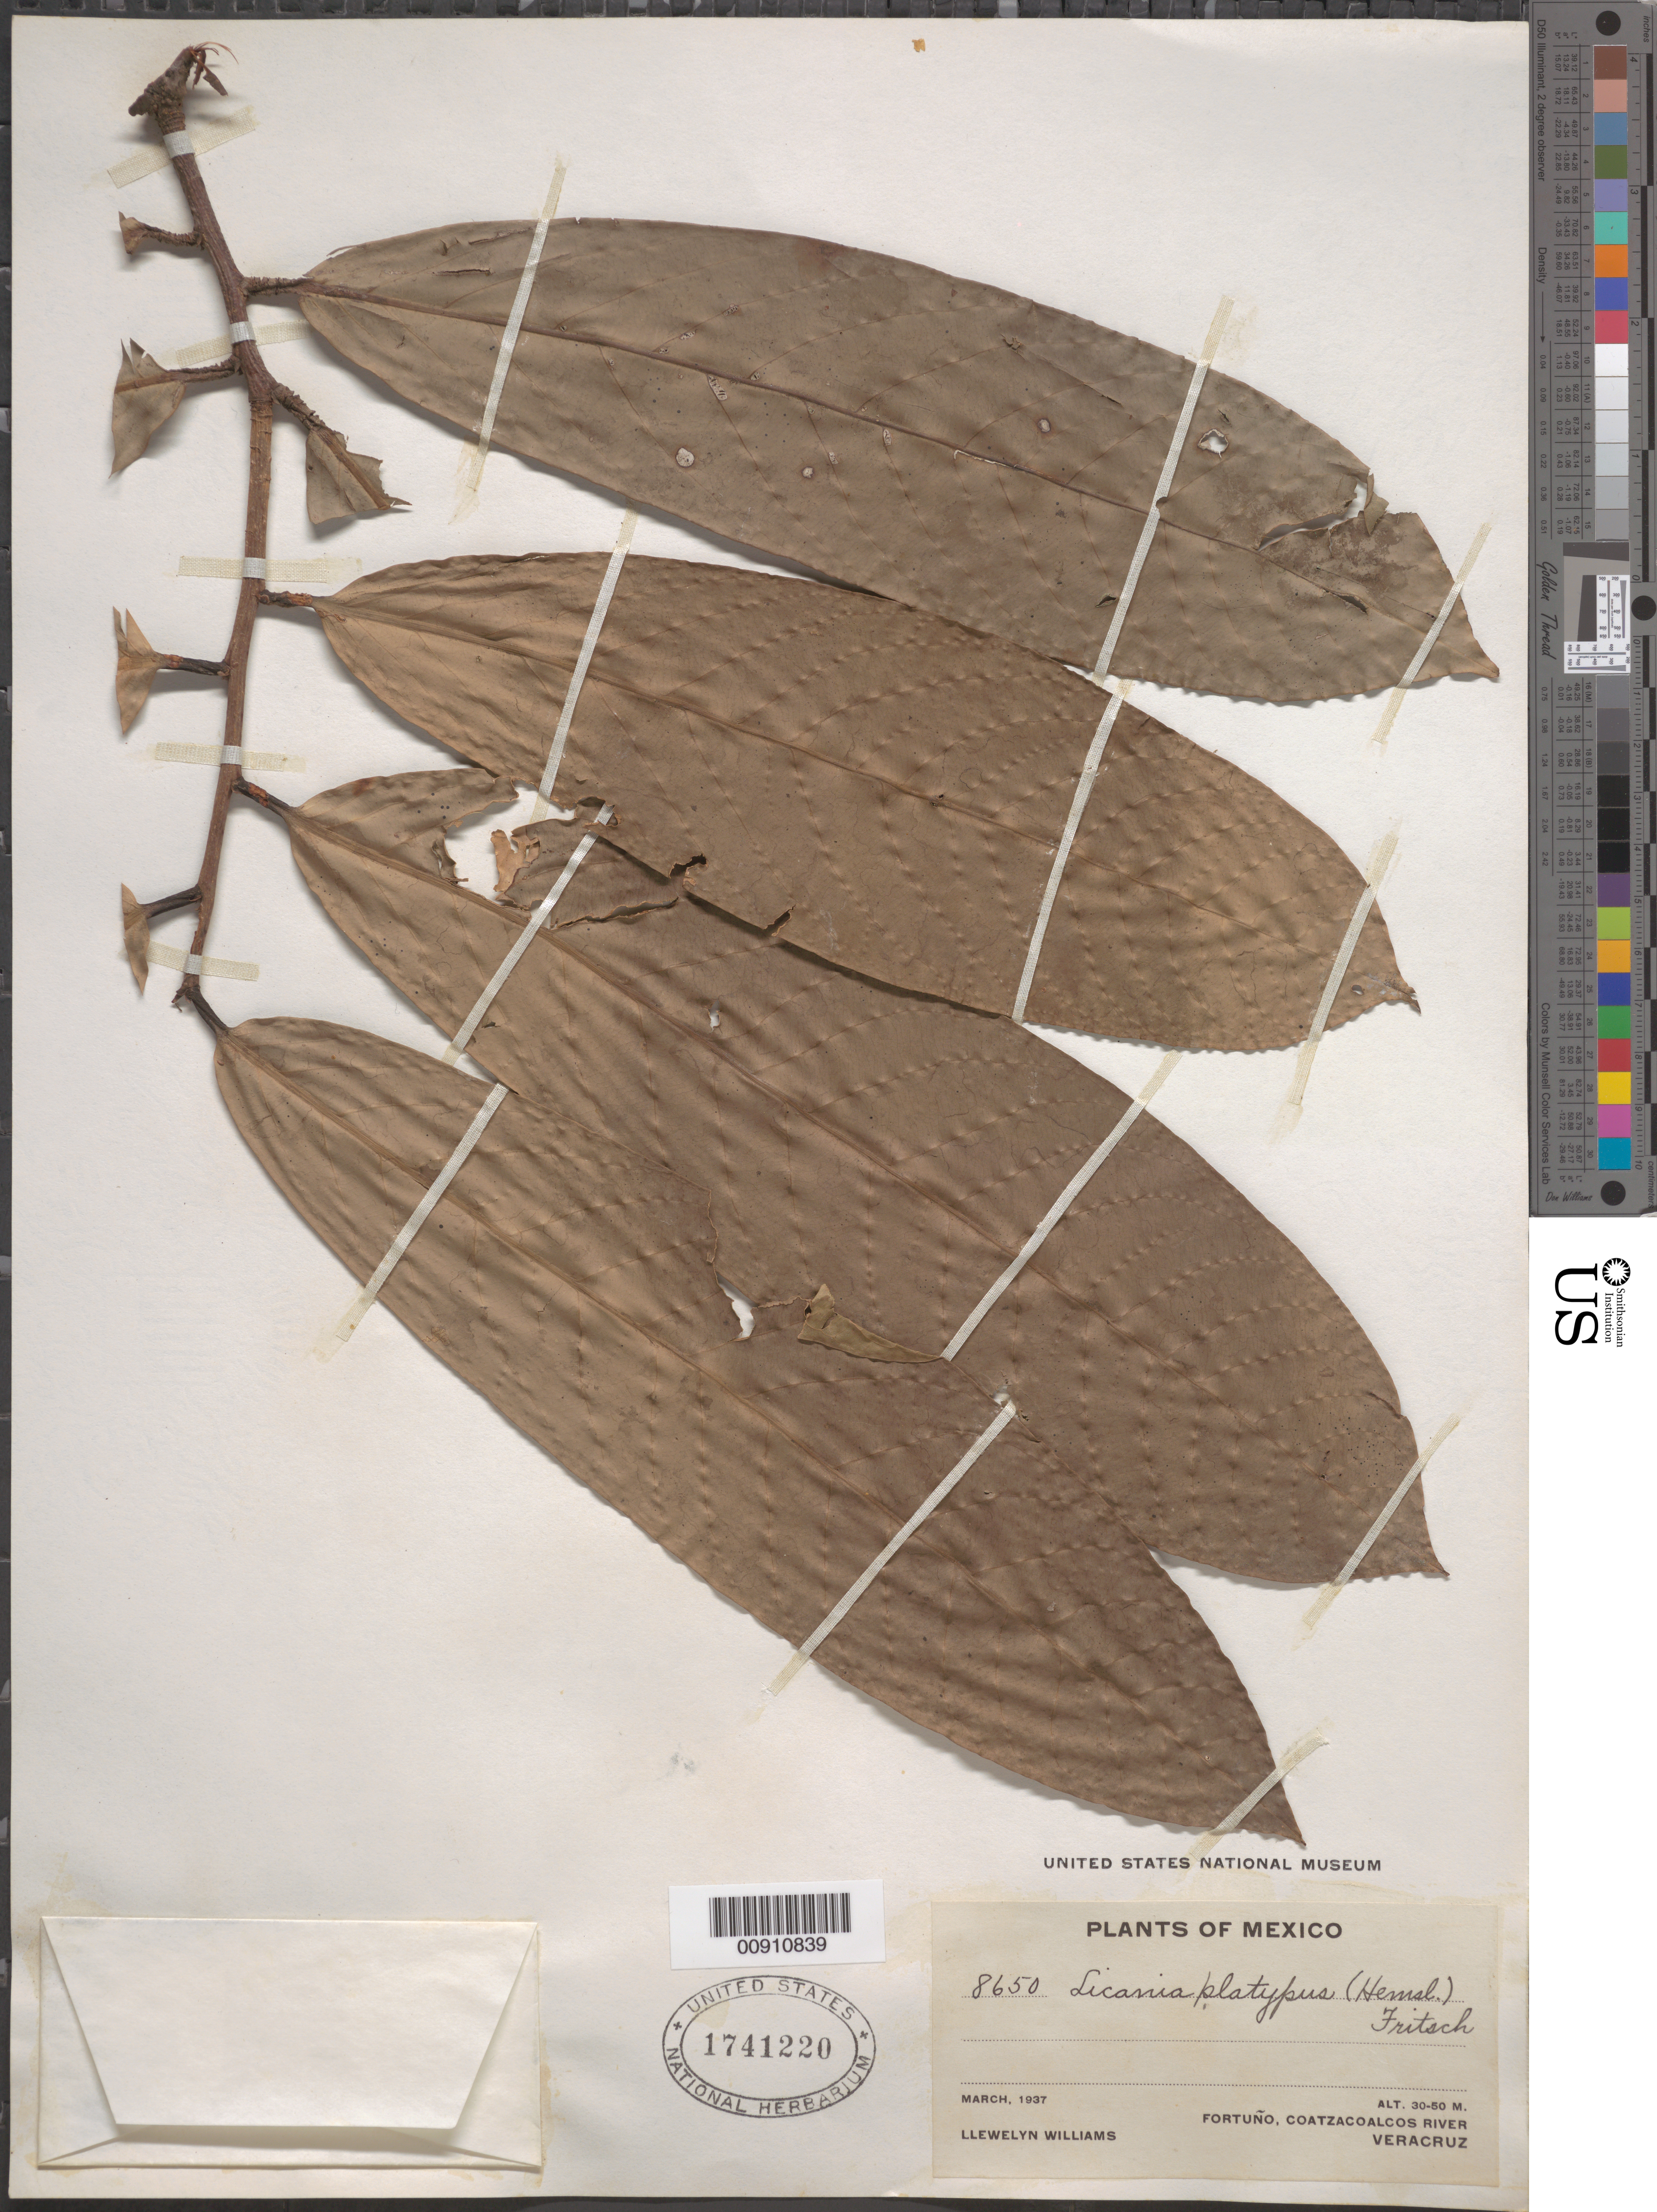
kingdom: Plantae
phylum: Tracheophyta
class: Magnoliopsida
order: Malpighiales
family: Chrysobalanaceae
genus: Moquilea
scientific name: Moquilea platypus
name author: Hemsl.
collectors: L. Williams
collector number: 8650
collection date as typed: Mar 1937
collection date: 1937-03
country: Mexico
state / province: Veracruz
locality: Fortuño, Coatzacoalcos River, Veracruz.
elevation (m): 50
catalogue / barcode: US 1741220